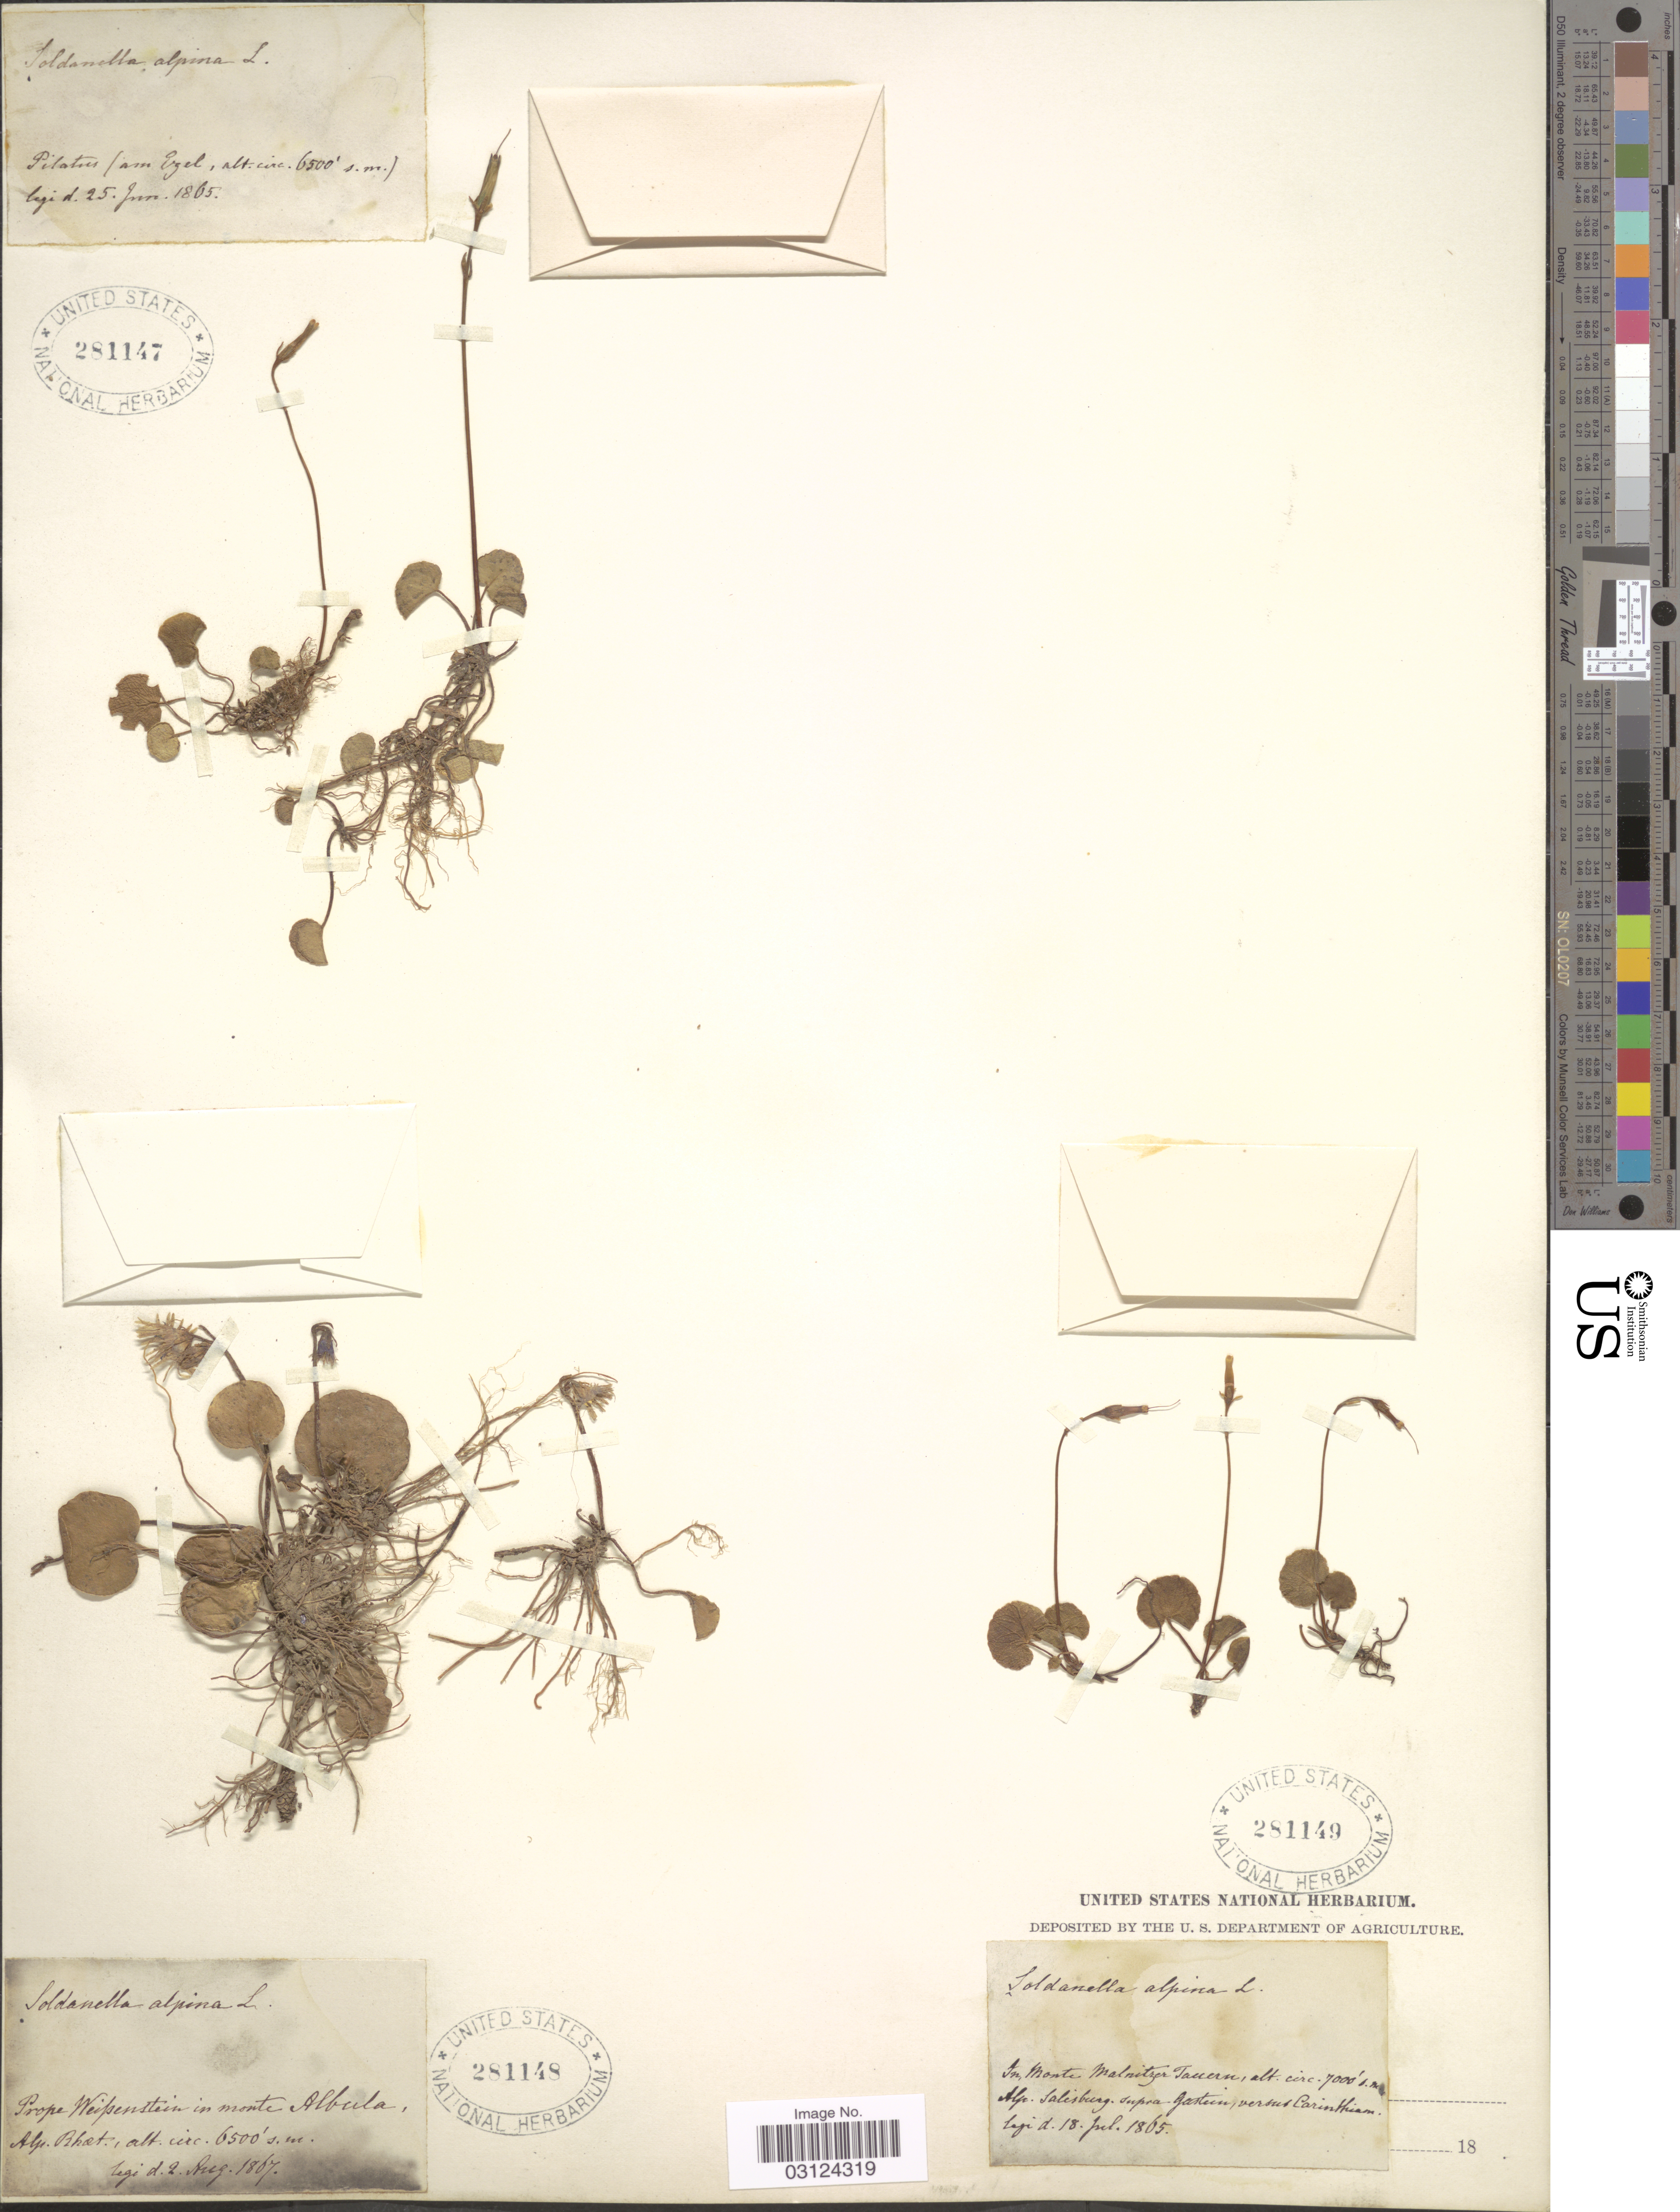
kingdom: Plantae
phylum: Tracheophyta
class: Magnoliopsida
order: Ericales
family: Primulaceae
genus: Soldanella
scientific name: Soldanella alpina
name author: L.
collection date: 1865-06-25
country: Switzerland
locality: Pilatus (am Egel).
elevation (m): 1981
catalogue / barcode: US 281147-3